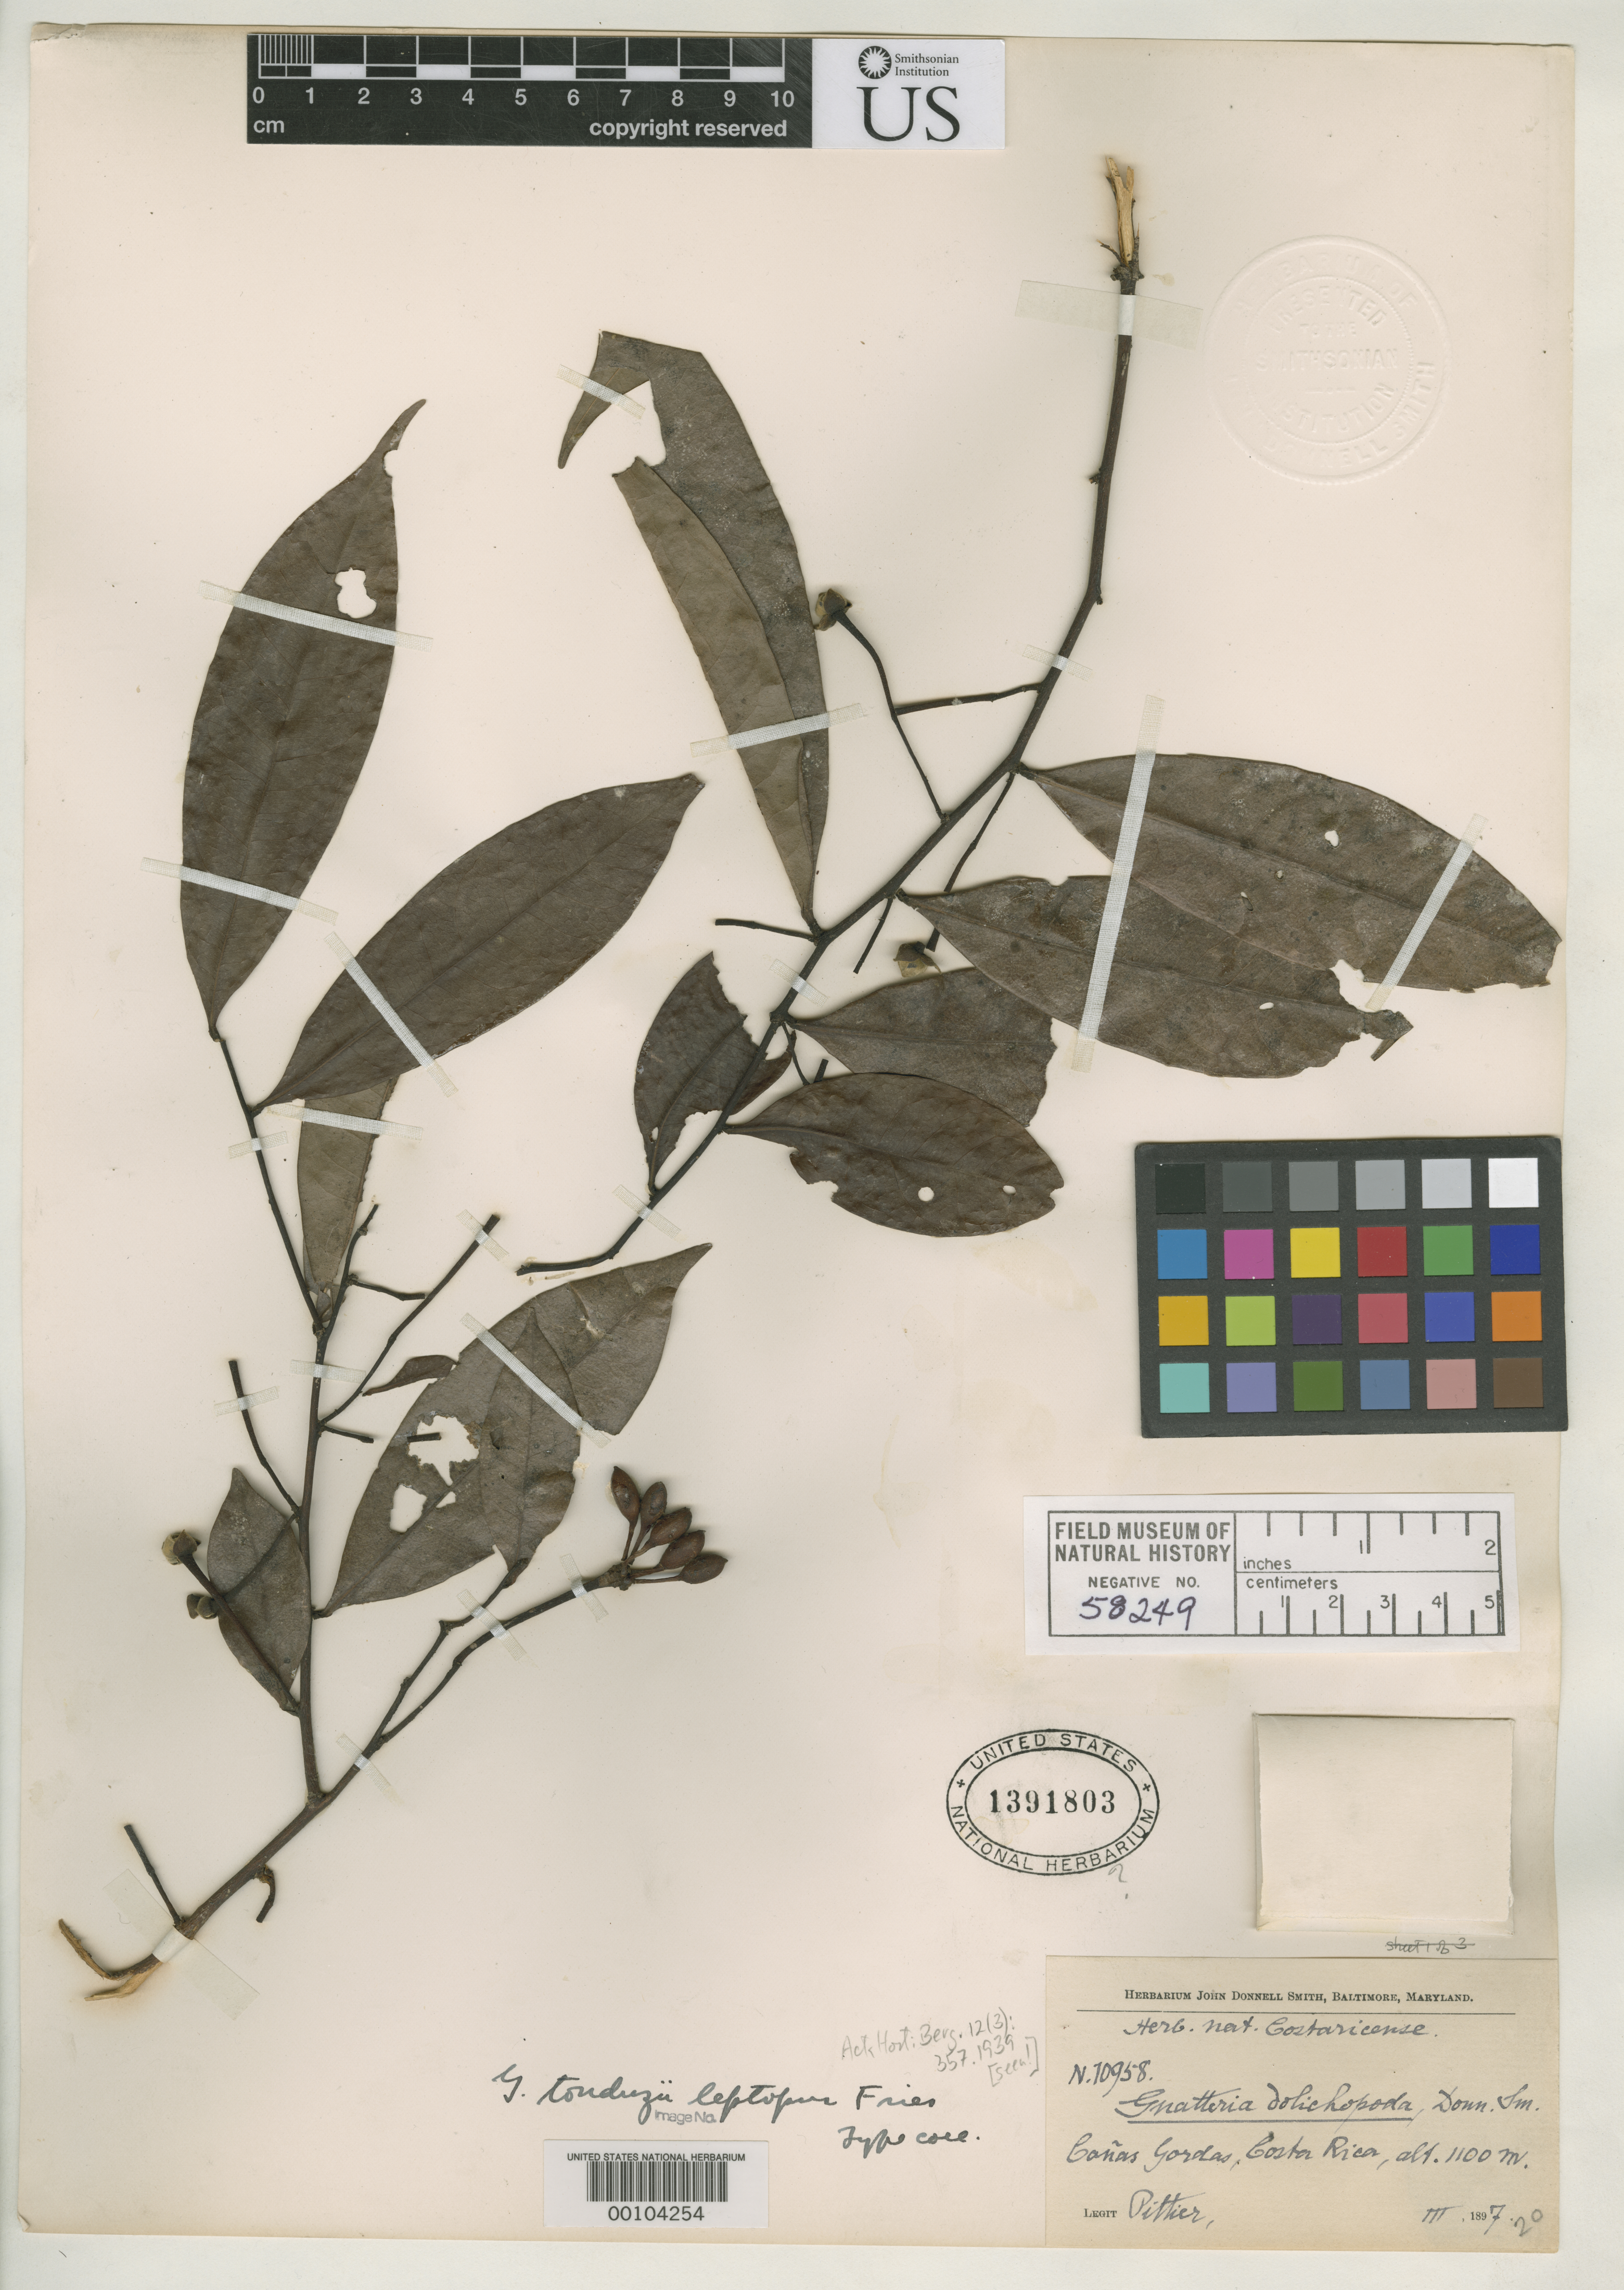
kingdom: Plantae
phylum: Tracheophyta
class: Magnoliopsida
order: Magnoliales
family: Annonaceae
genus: Guatteria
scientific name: Guatteria tonduzii var. leptopus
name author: R.E. Fr.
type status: Isotype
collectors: H. F. Pittier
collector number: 10958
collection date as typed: Mar 1897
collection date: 1897-03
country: Costa Rica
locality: Cañas Gordas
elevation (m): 1100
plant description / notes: Specimen ex Herbarium John Donnell Smith.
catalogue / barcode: US 1391803